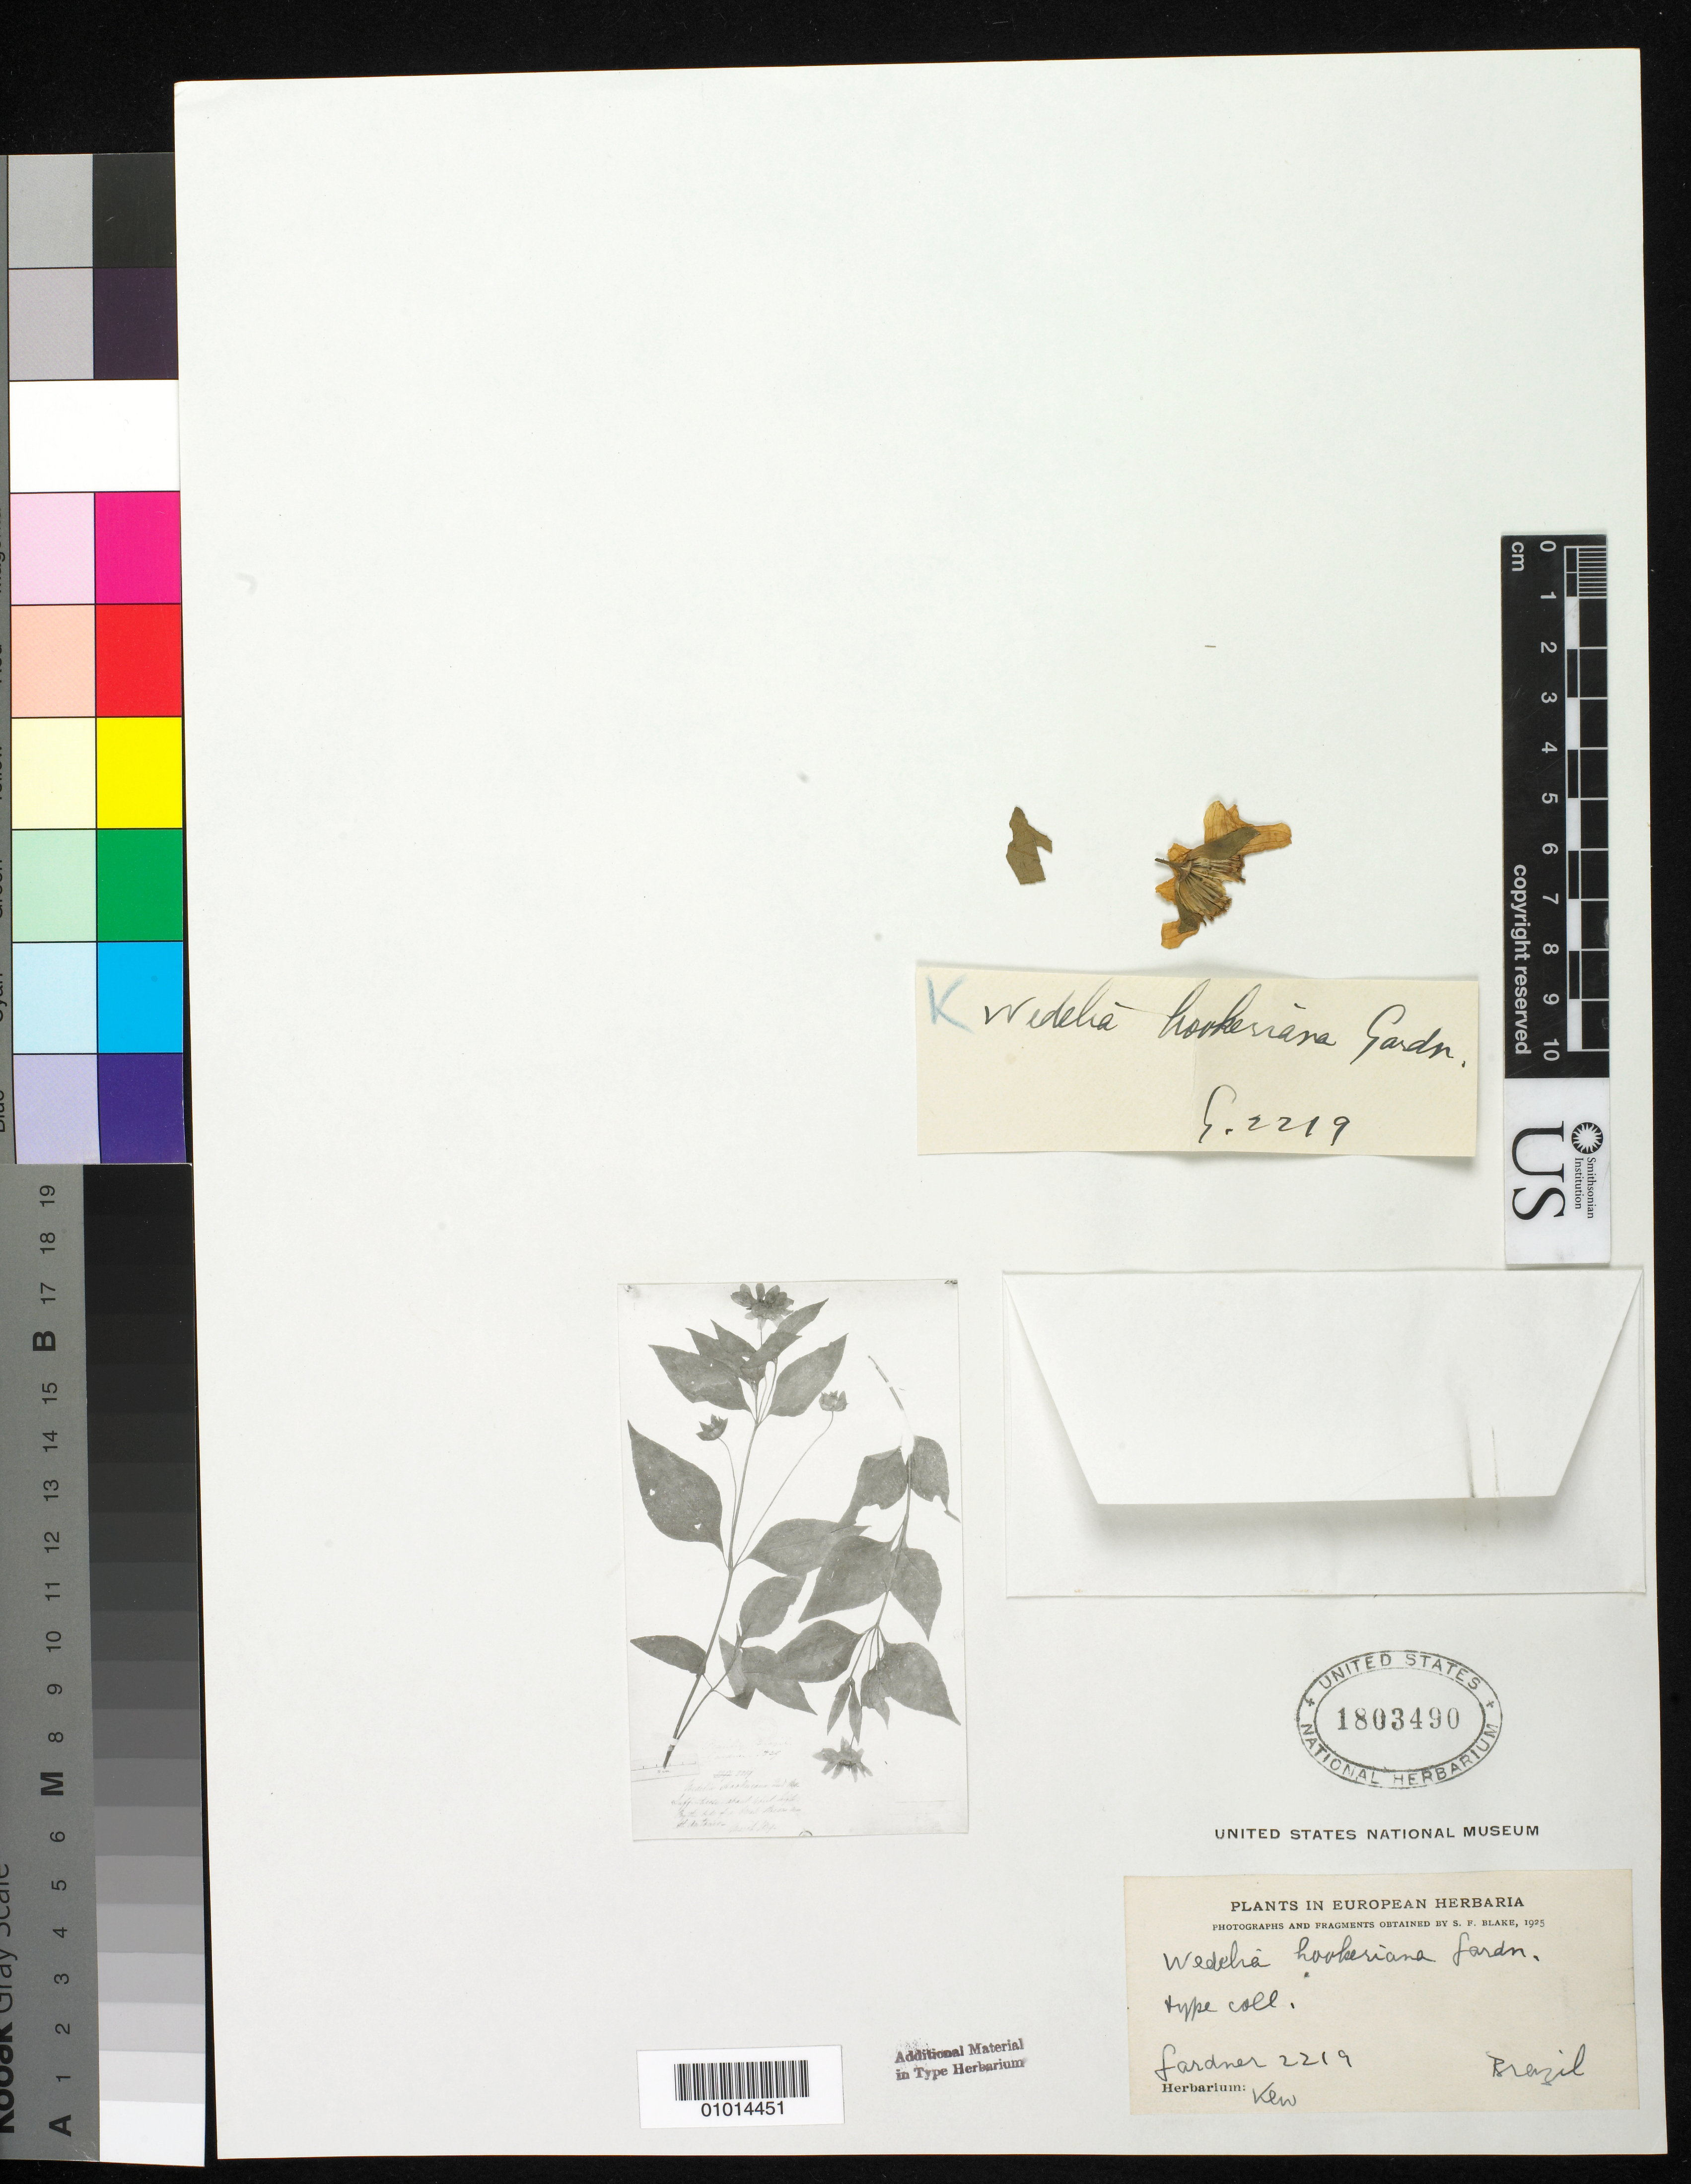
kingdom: Plantae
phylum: Tracheophyta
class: Magnoliopsida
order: Asterales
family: Asteraceae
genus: Wedelia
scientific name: Wedelia hookeriana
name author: Gardner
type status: Type Collection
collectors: G. Gardner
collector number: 2219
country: Brazil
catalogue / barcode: US 1803490